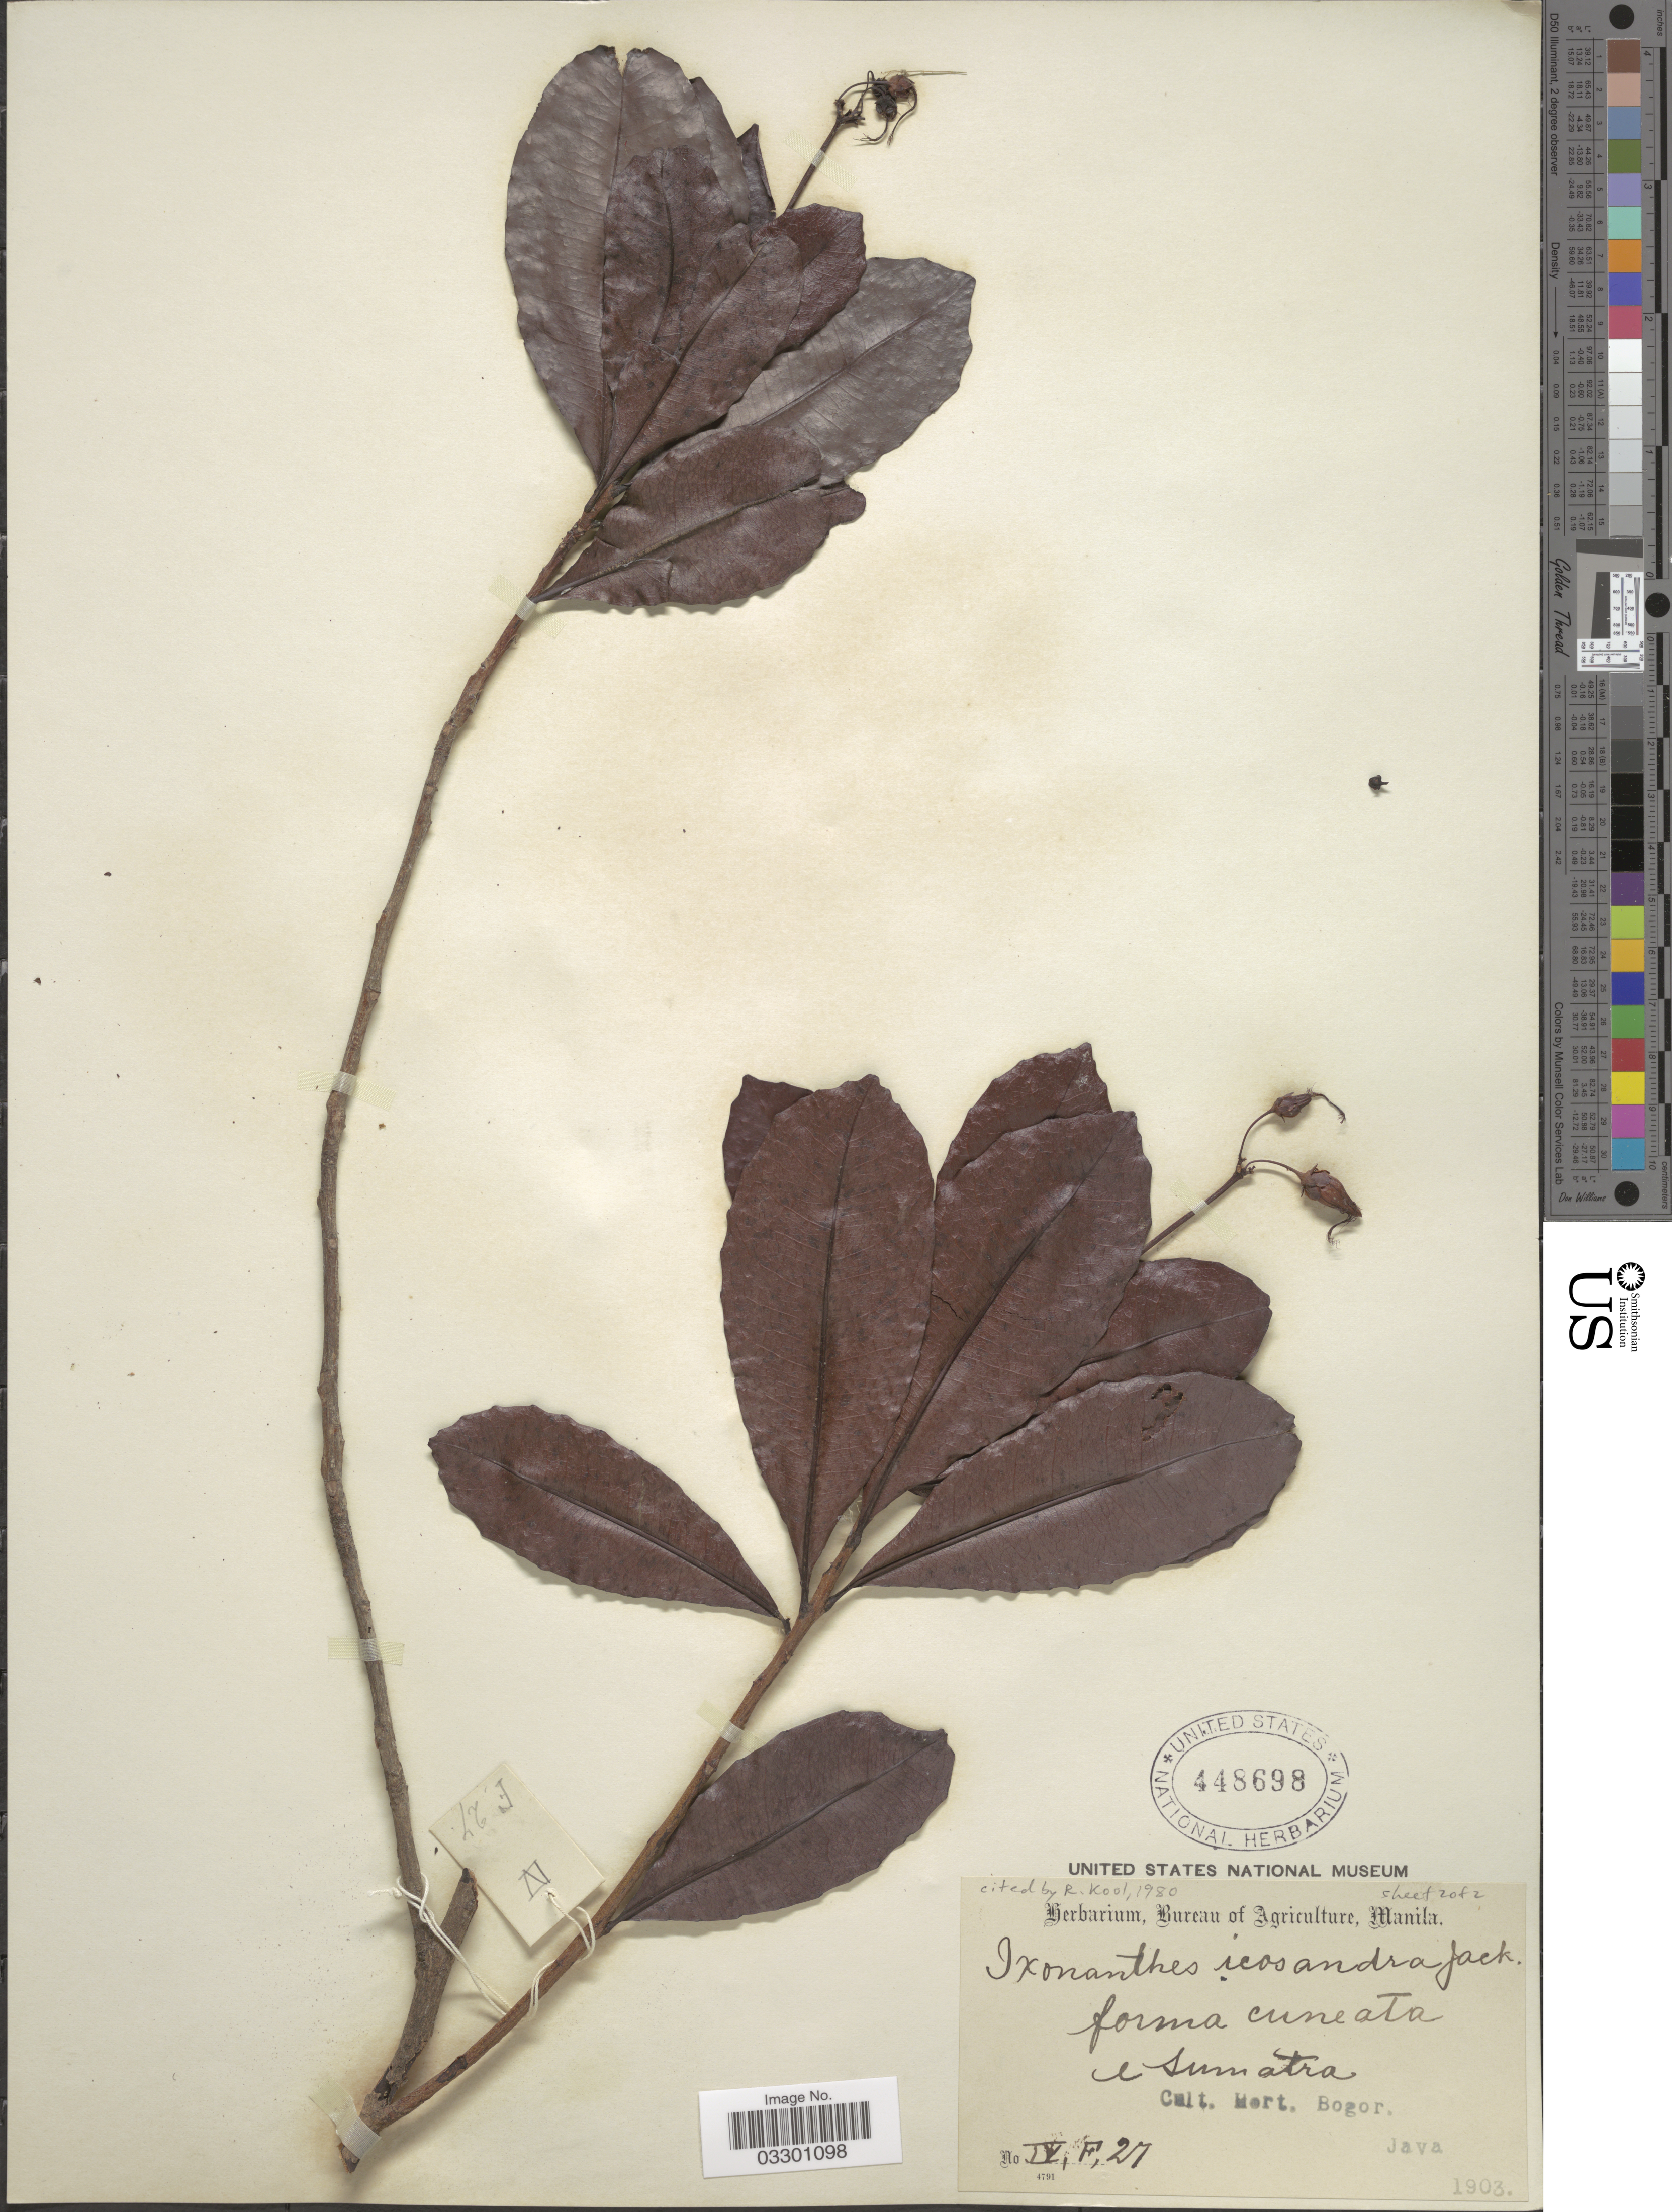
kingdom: Plantae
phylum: Tracheophyta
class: Magnoliopsida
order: Malpighiales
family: Ixonanthaceae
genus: Ixonanthes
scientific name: Ixonanthes icosandra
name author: Jack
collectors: ex Herb. Bur. Agric. Manila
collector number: IV, F, 27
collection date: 1903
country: Indonesia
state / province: Java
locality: E Sumatra. Cult. Hort. Bogor.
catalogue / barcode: US 448698